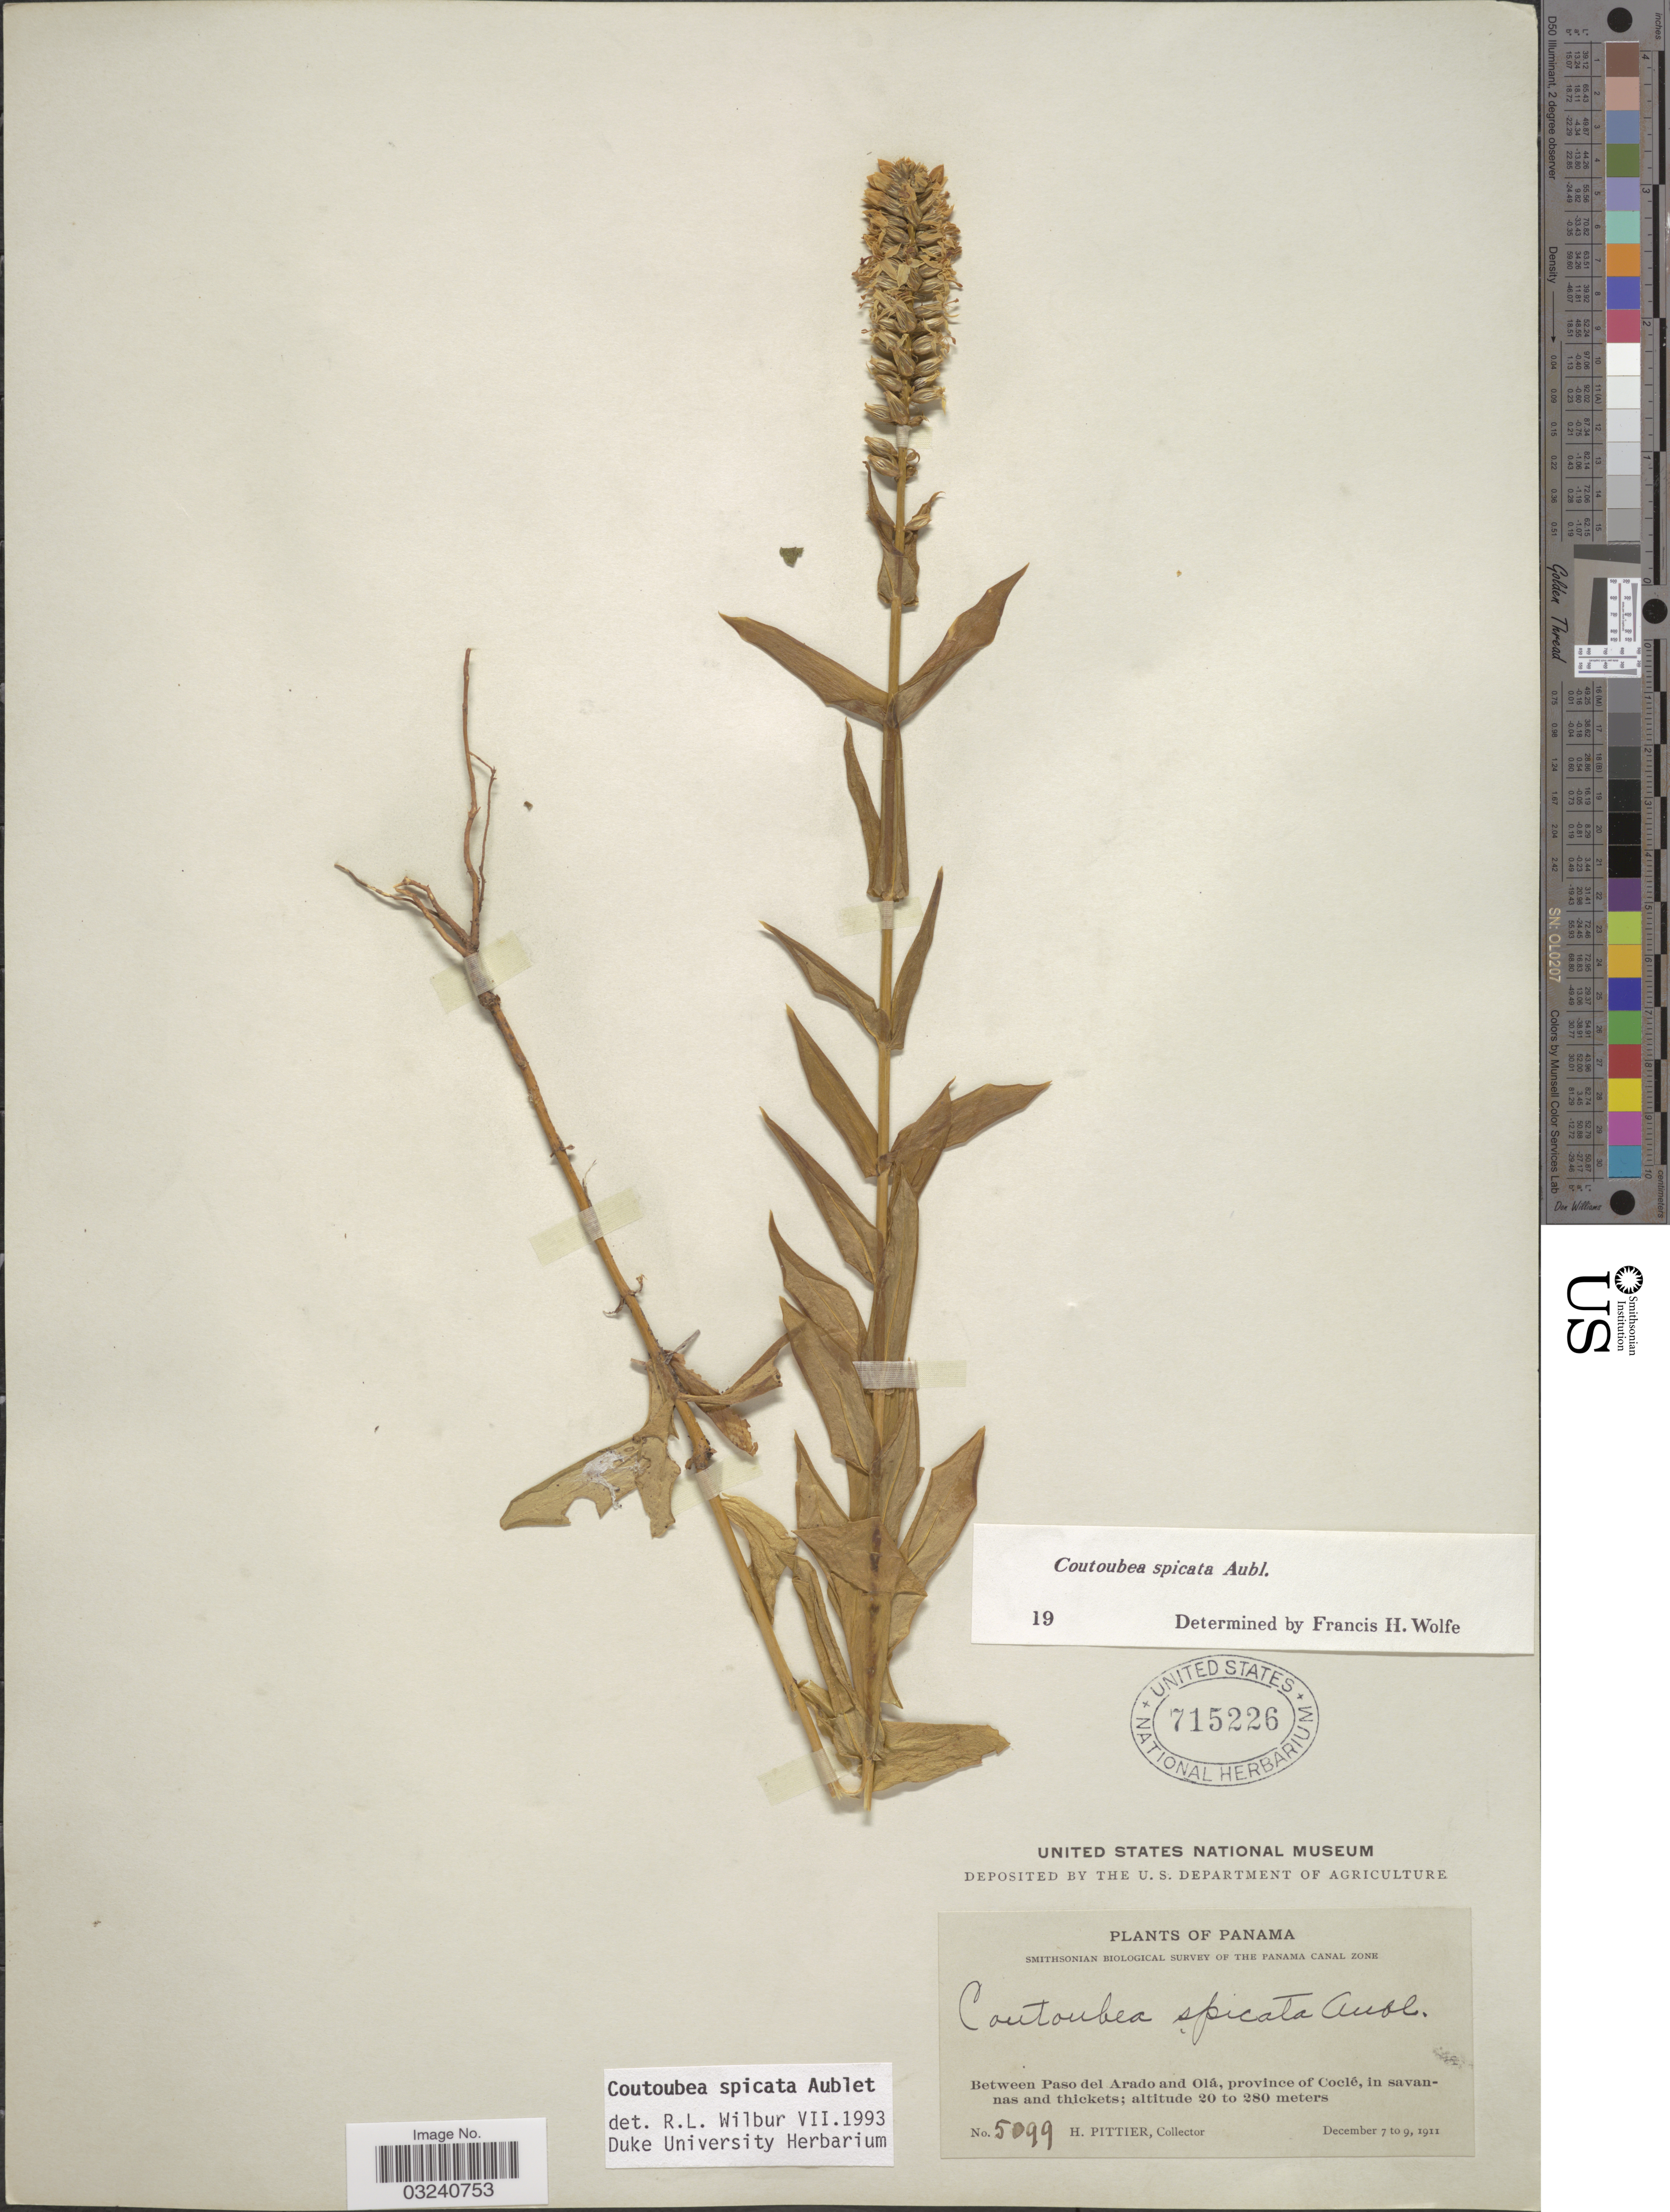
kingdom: Plantae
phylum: Tracheophyta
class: Magnoliopsida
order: Gentianales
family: Gentianaceae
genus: Coutoubea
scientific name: Coutoubea spicata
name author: Aubl.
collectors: H. F. Pittier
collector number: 5099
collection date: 1911-12-07/1911-12-09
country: Panama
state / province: Coclé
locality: Between Paso del Arado and Olá.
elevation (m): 20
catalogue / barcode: US 715226